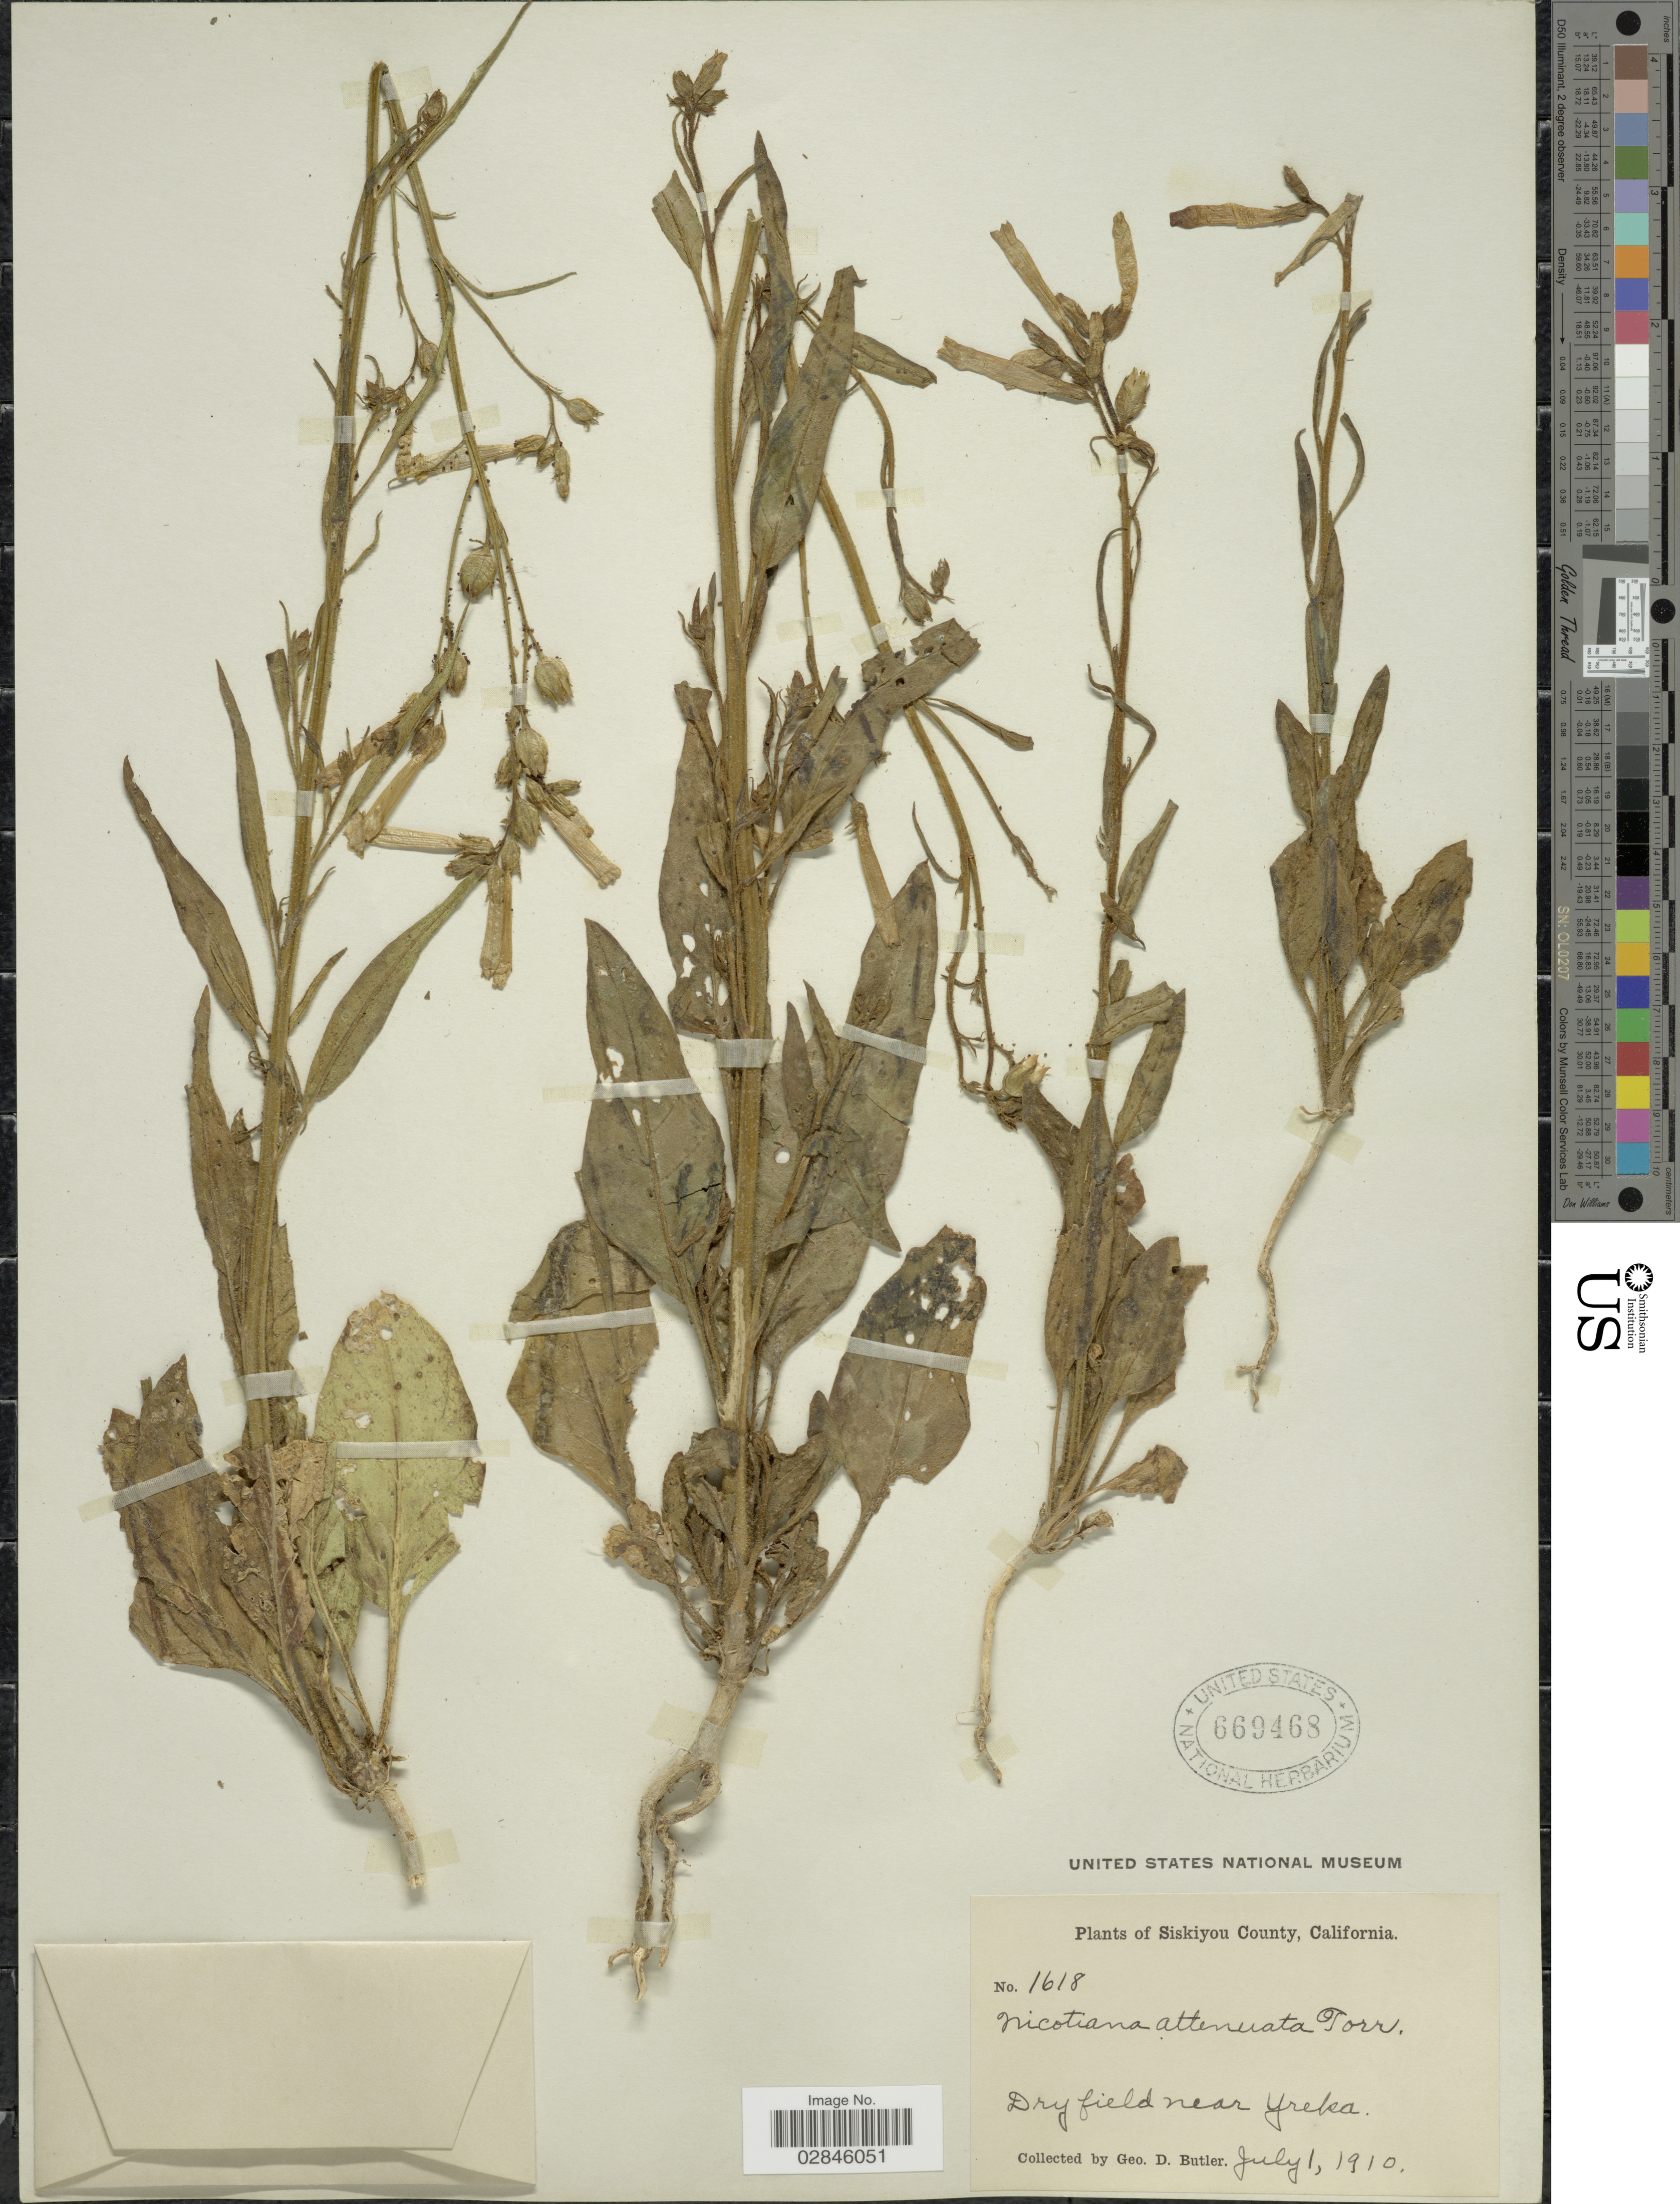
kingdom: Plantae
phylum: Tracheophyta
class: Magnoliopsida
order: Solanales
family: Solanaceae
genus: Nicotiana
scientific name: Nicotiana attenuata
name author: Torr. ex S. Watson in C. King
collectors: G. D. Butler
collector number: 1618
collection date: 1910-07-01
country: United States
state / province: California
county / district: Siskiyou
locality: Siskiyou County. Dry field near Yreka.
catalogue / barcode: US 669468